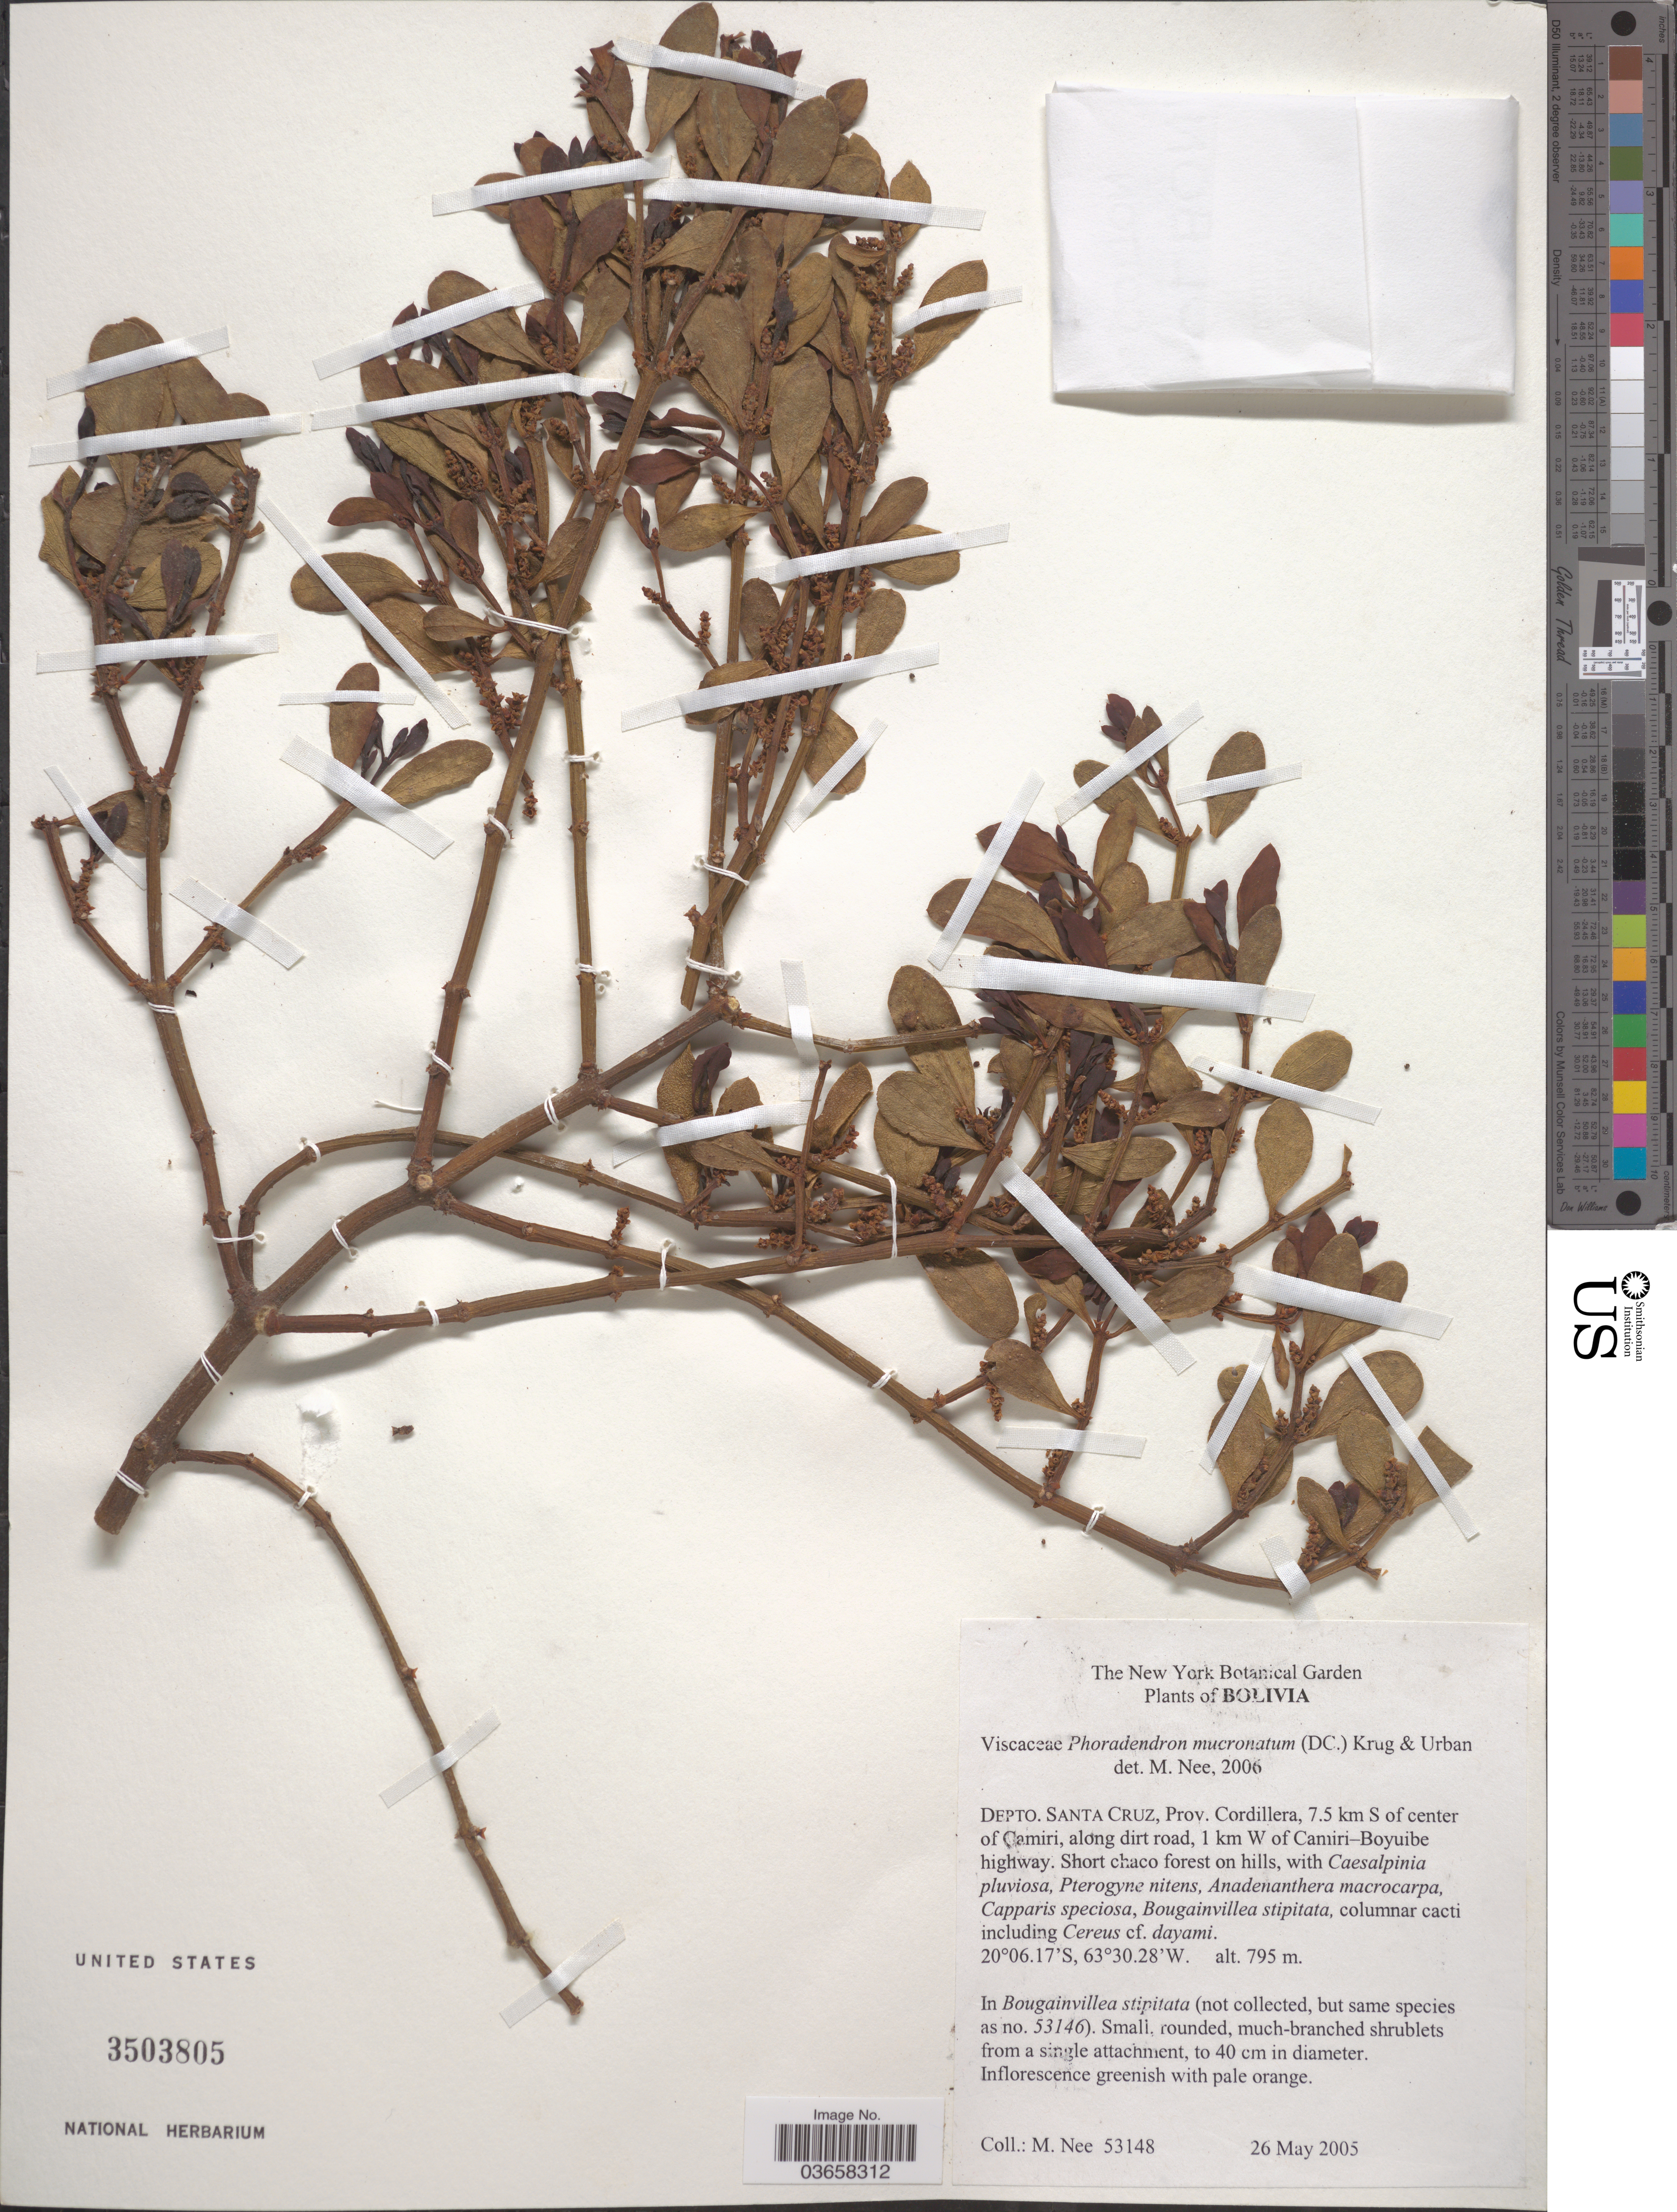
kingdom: Plantae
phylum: Tracheophyta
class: Magnoliopsida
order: Santalales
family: Viscaceae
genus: Phoradendron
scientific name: Phoradendron mucronatum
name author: (DC.) Krug & Urb.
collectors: M. Nee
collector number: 53148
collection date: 2005-05-26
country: Bolivia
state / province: Santa Cruz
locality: Depto. Santa Cruz, Prov. Cordillera, 7.5 km S of center of Camiri, along dirt road, 1 km W of Camiri-Boyuibe highway.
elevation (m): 795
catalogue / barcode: US 3503805